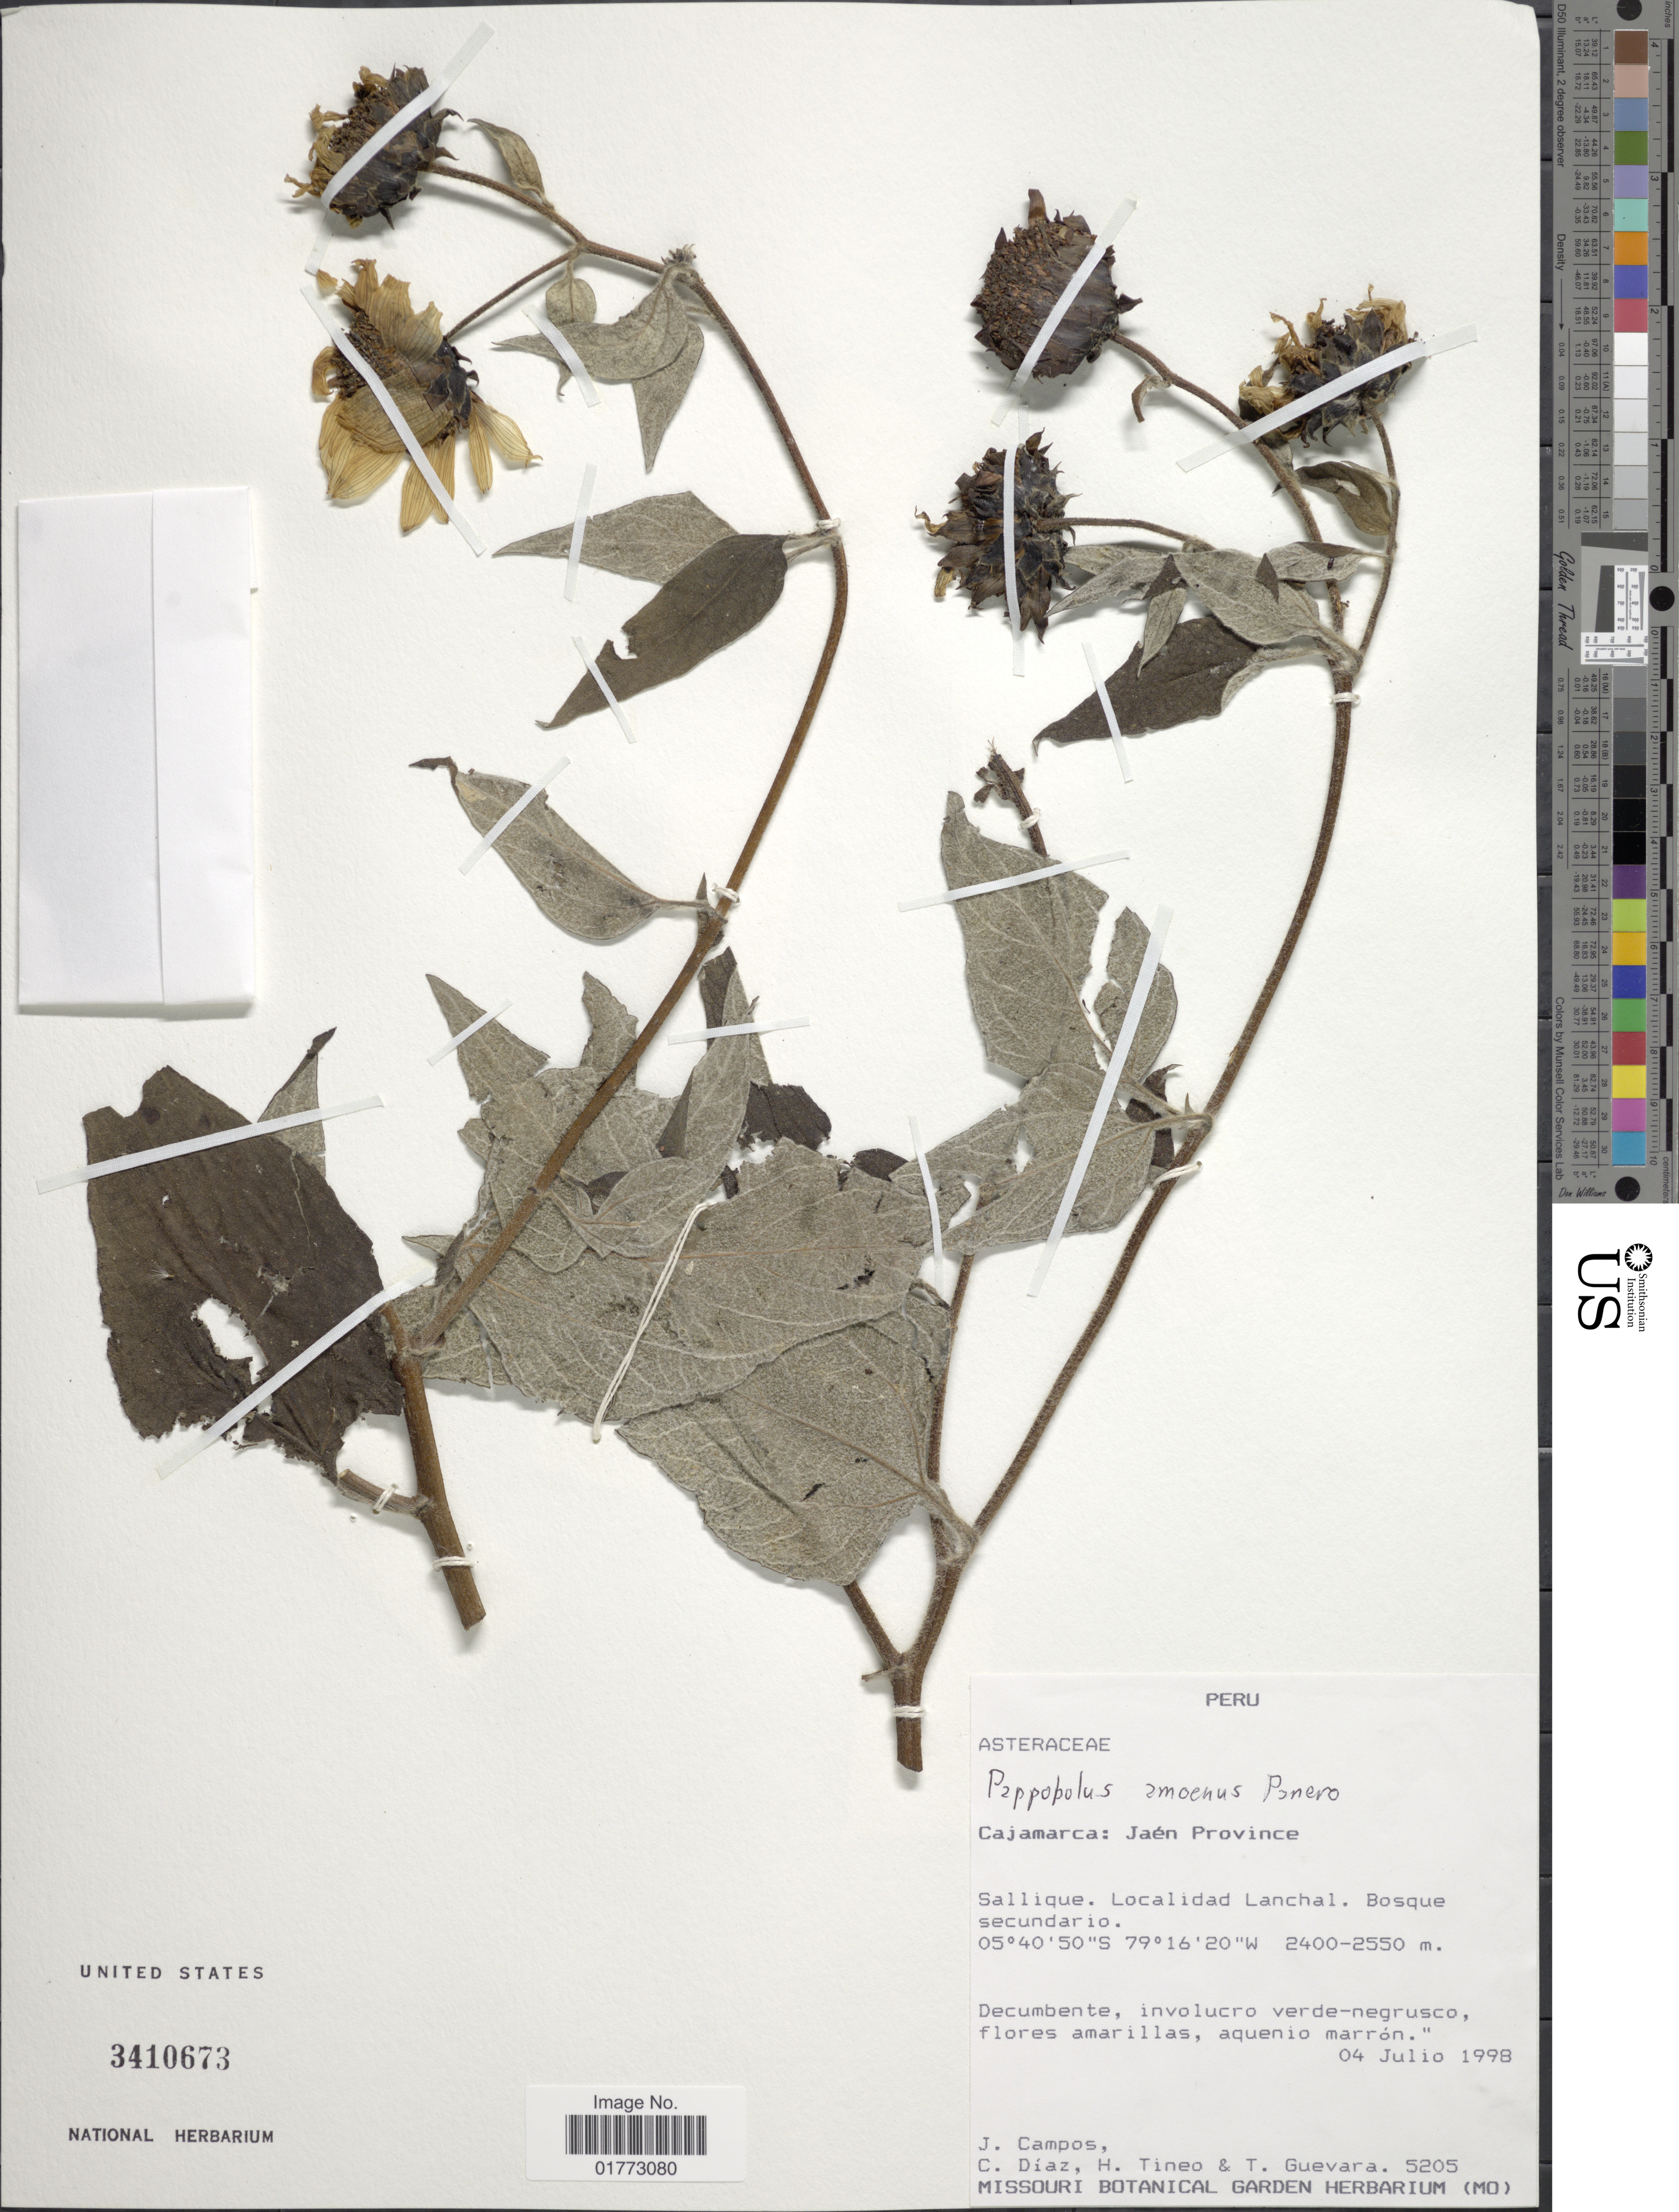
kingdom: Plantae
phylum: Tracheophyta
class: Magnoliopsida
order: Asterales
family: Asteraceae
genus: Pappobolus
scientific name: Pappobolus amoenus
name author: Panero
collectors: J. Campos, C. Díaz, H. Tineo & T. Guevara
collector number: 5205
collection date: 1998-07-04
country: Peru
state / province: Cajamarca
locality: Cajamarca: Jaen Province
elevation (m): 2400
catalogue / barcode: US 3410673